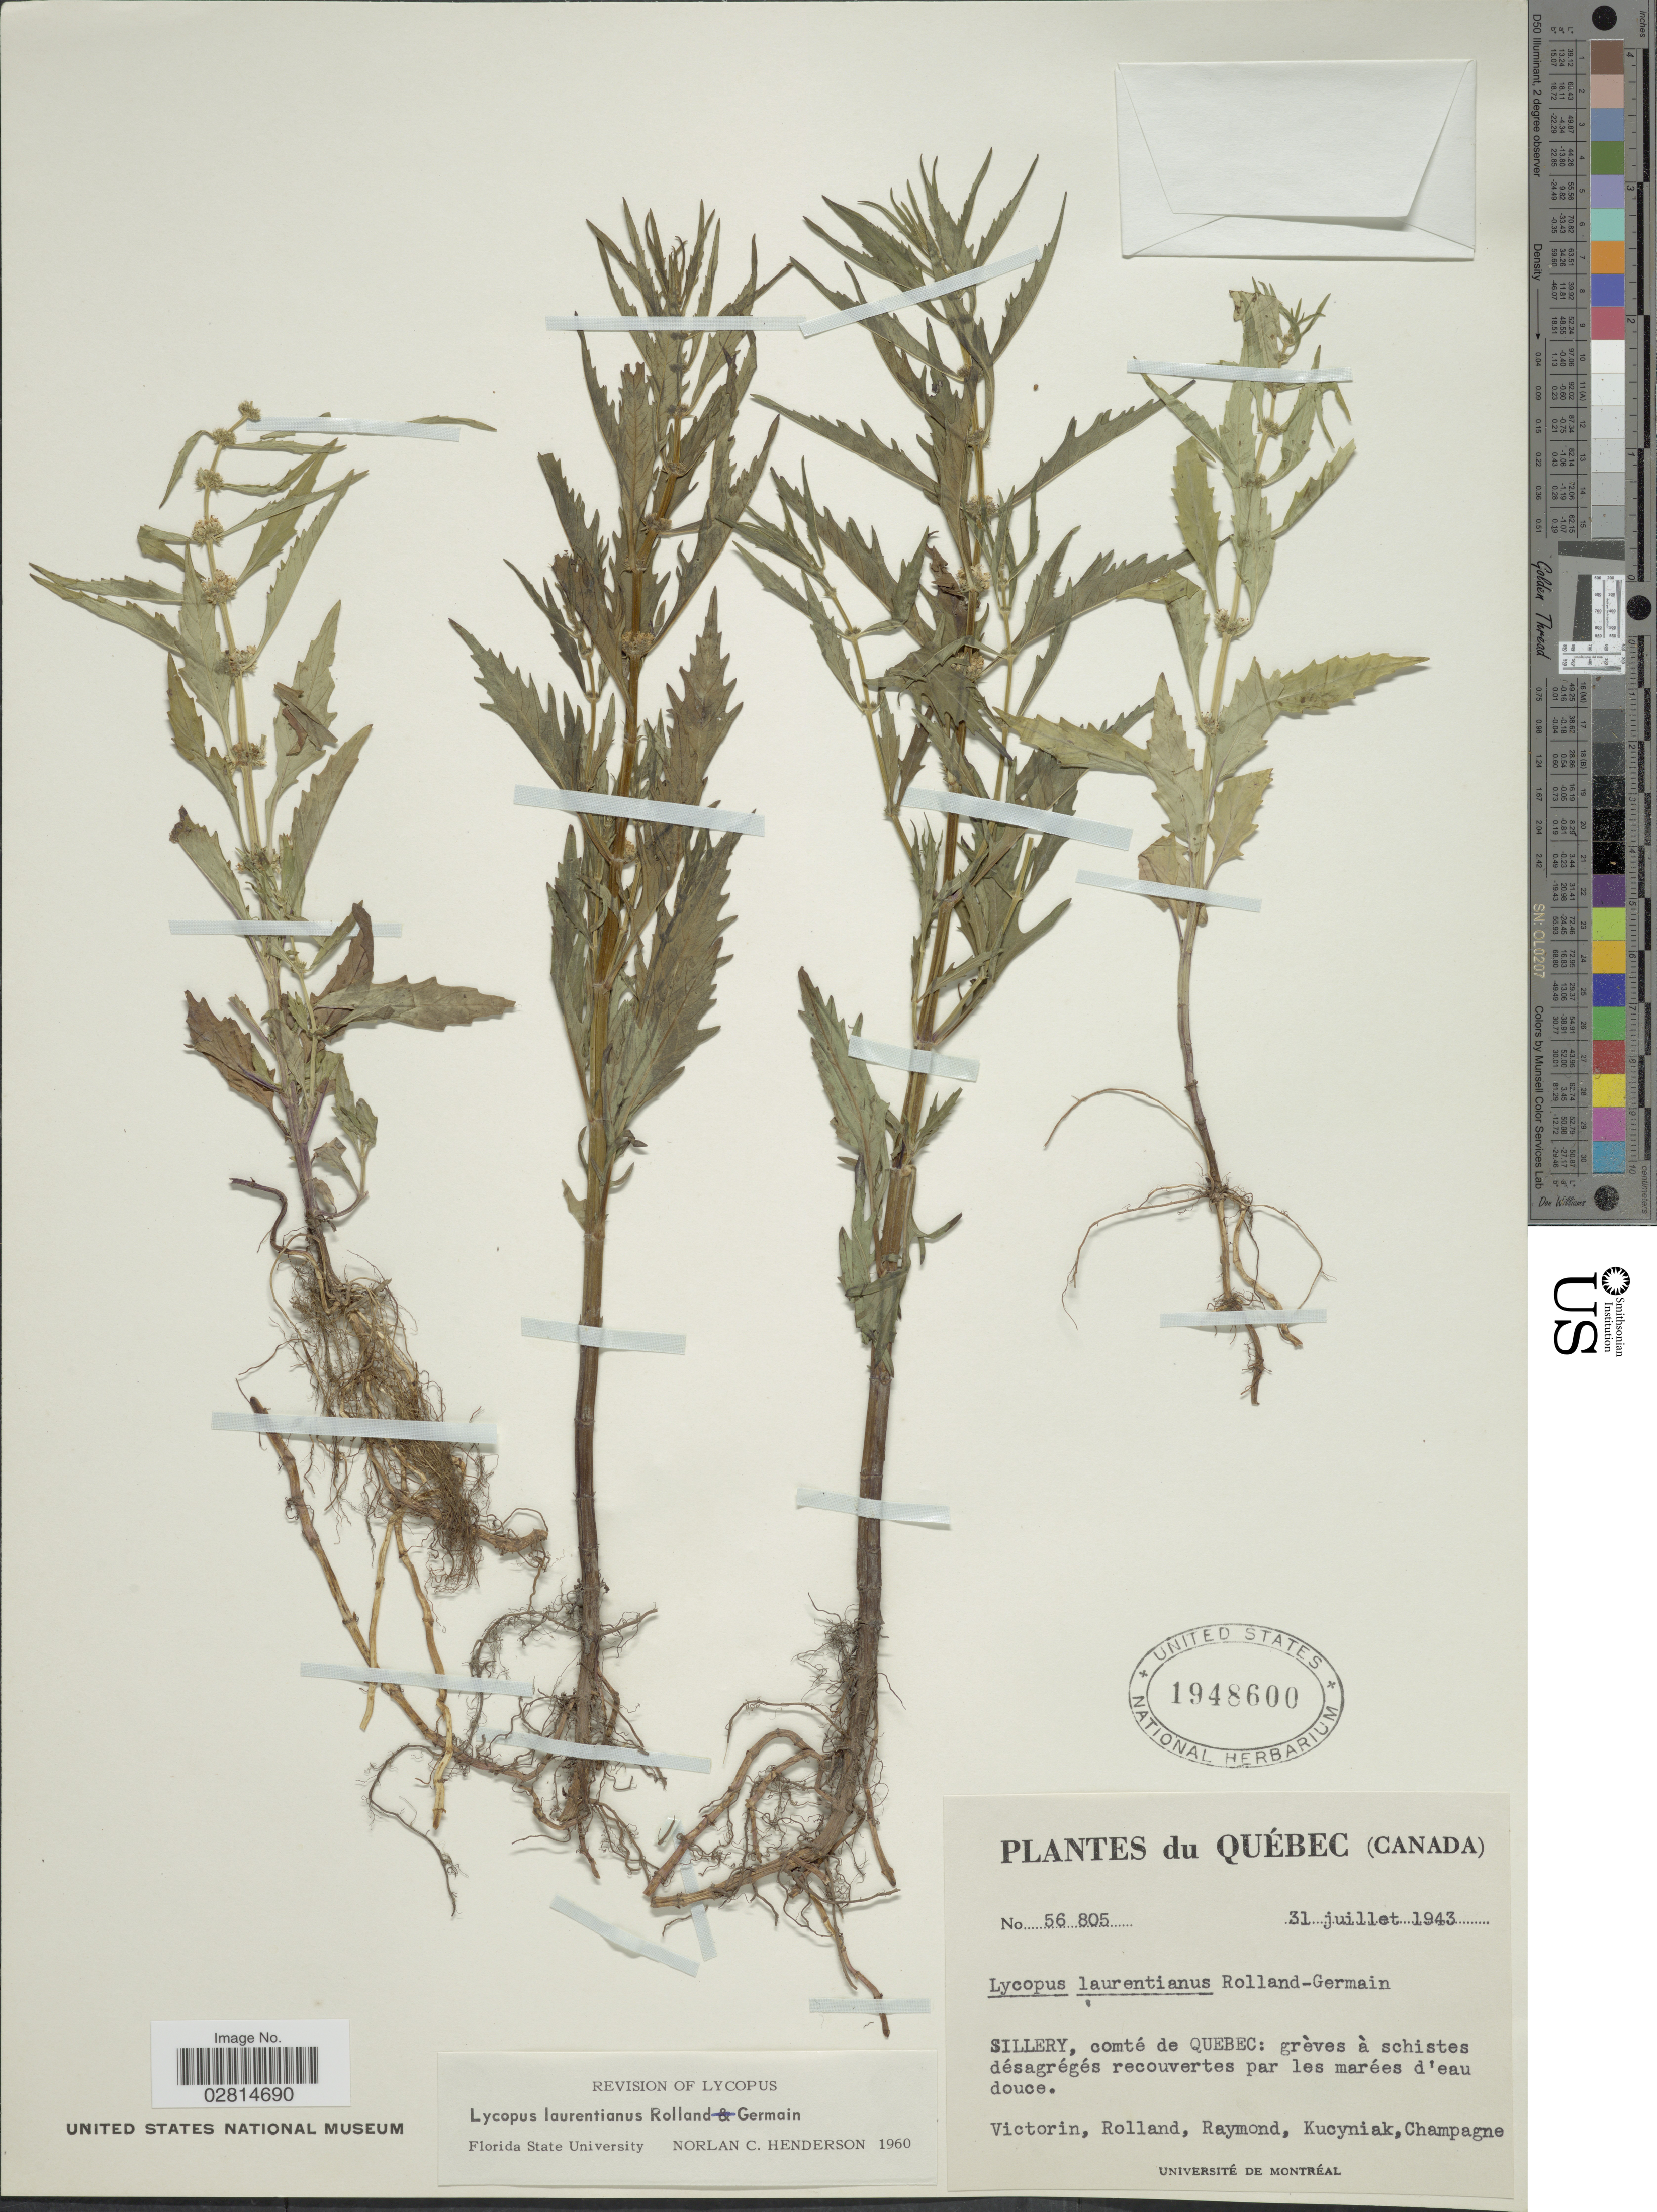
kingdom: Plantae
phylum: Tracheophyta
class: Magnoliopsida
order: Lamiales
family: Lamiaceae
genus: Lycopus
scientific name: Lycopus laurentianus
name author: Rolland-Germain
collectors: Victorin, -. Rolland, -. Raymond, Kucyniak & Champagne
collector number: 56805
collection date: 1943-07-31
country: Canada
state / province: Quebec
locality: Sillery, comté de Quebec: grèves à schistes désagrégés recouvertes par les marées d'eau douce.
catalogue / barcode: US 1948600